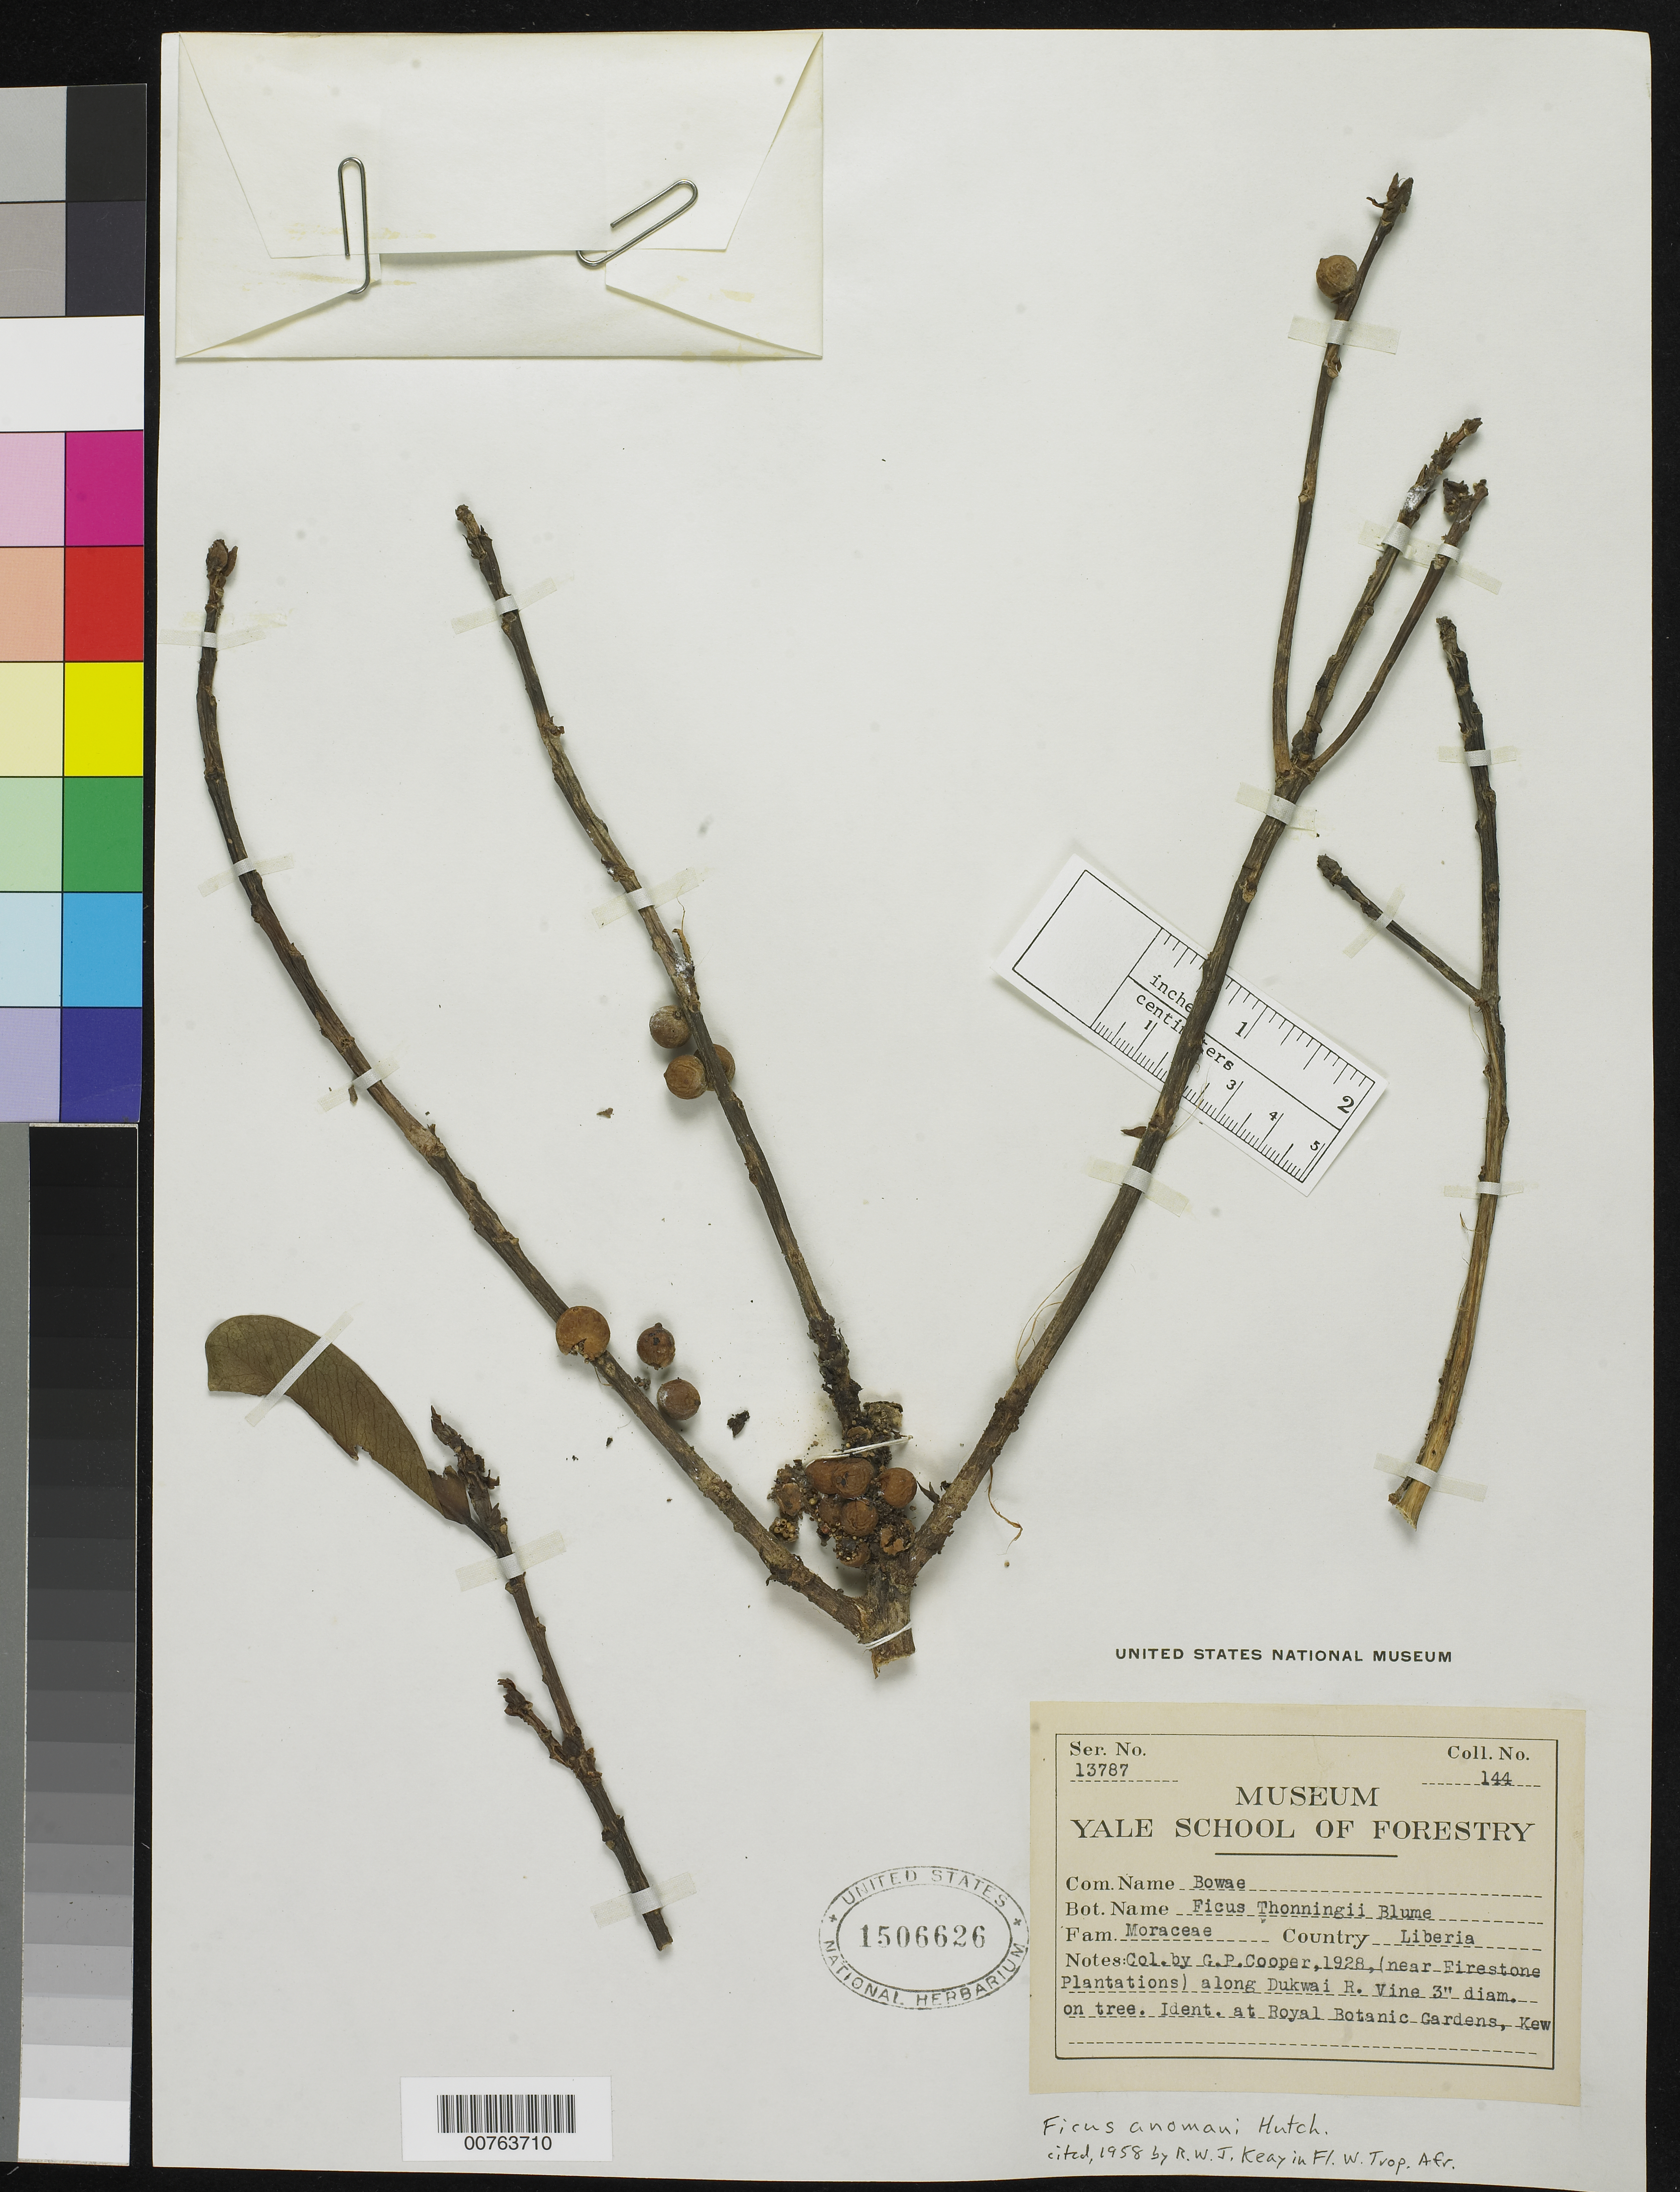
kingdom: Plantae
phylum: Tracheophyta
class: Magnoliopsida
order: Rosales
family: Moraceae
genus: Ficus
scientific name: Ficus anomani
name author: Hutch.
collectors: G. Cooper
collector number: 144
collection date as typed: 1928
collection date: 1928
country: Liberia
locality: (near Firestone Plantations) along Dukwai River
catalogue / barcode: US 1506626